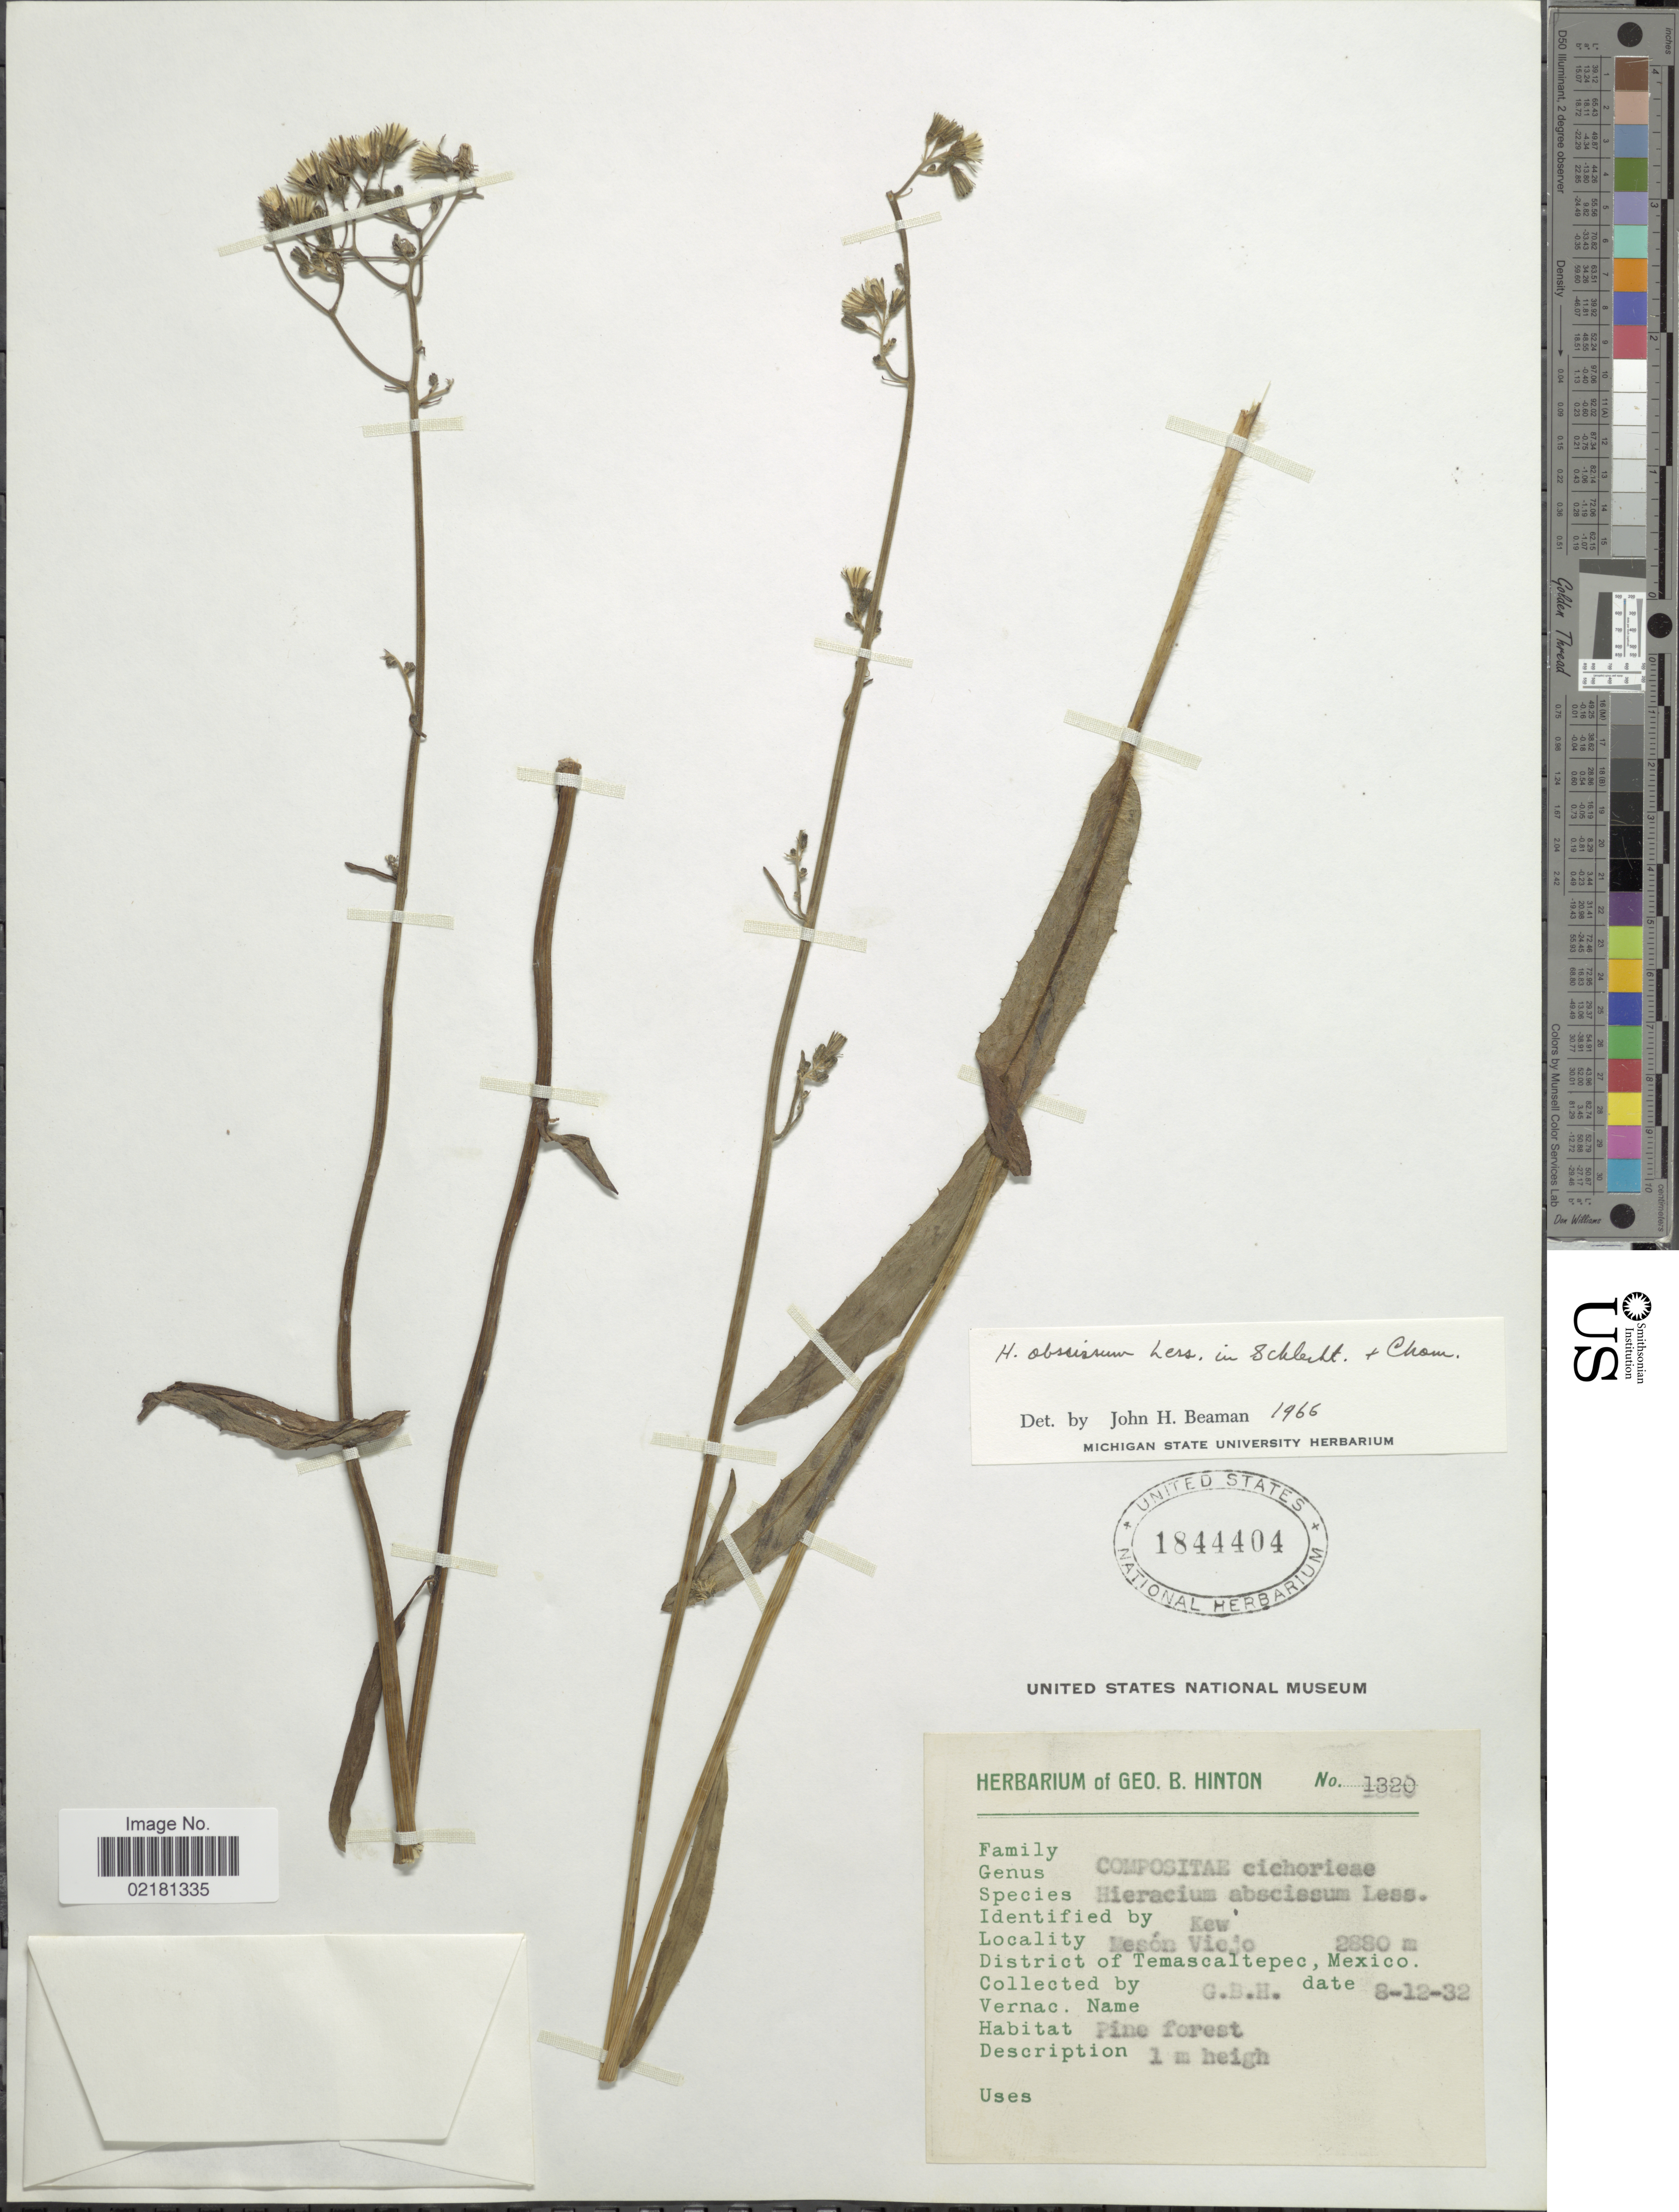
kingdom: Plantae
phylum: Tracheophyta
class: Magnoliopsida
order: Asterales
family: Asteraceae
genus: Hieracium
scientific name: Hieracium abscissum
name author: Less.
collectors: G. B. Hinton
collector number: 1320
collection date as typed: Transcribed d/m/y: 12/8/32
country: Mexico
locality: Meson Viejo, District of Temascaltepec.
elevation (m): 2880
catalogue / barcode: US 1844404